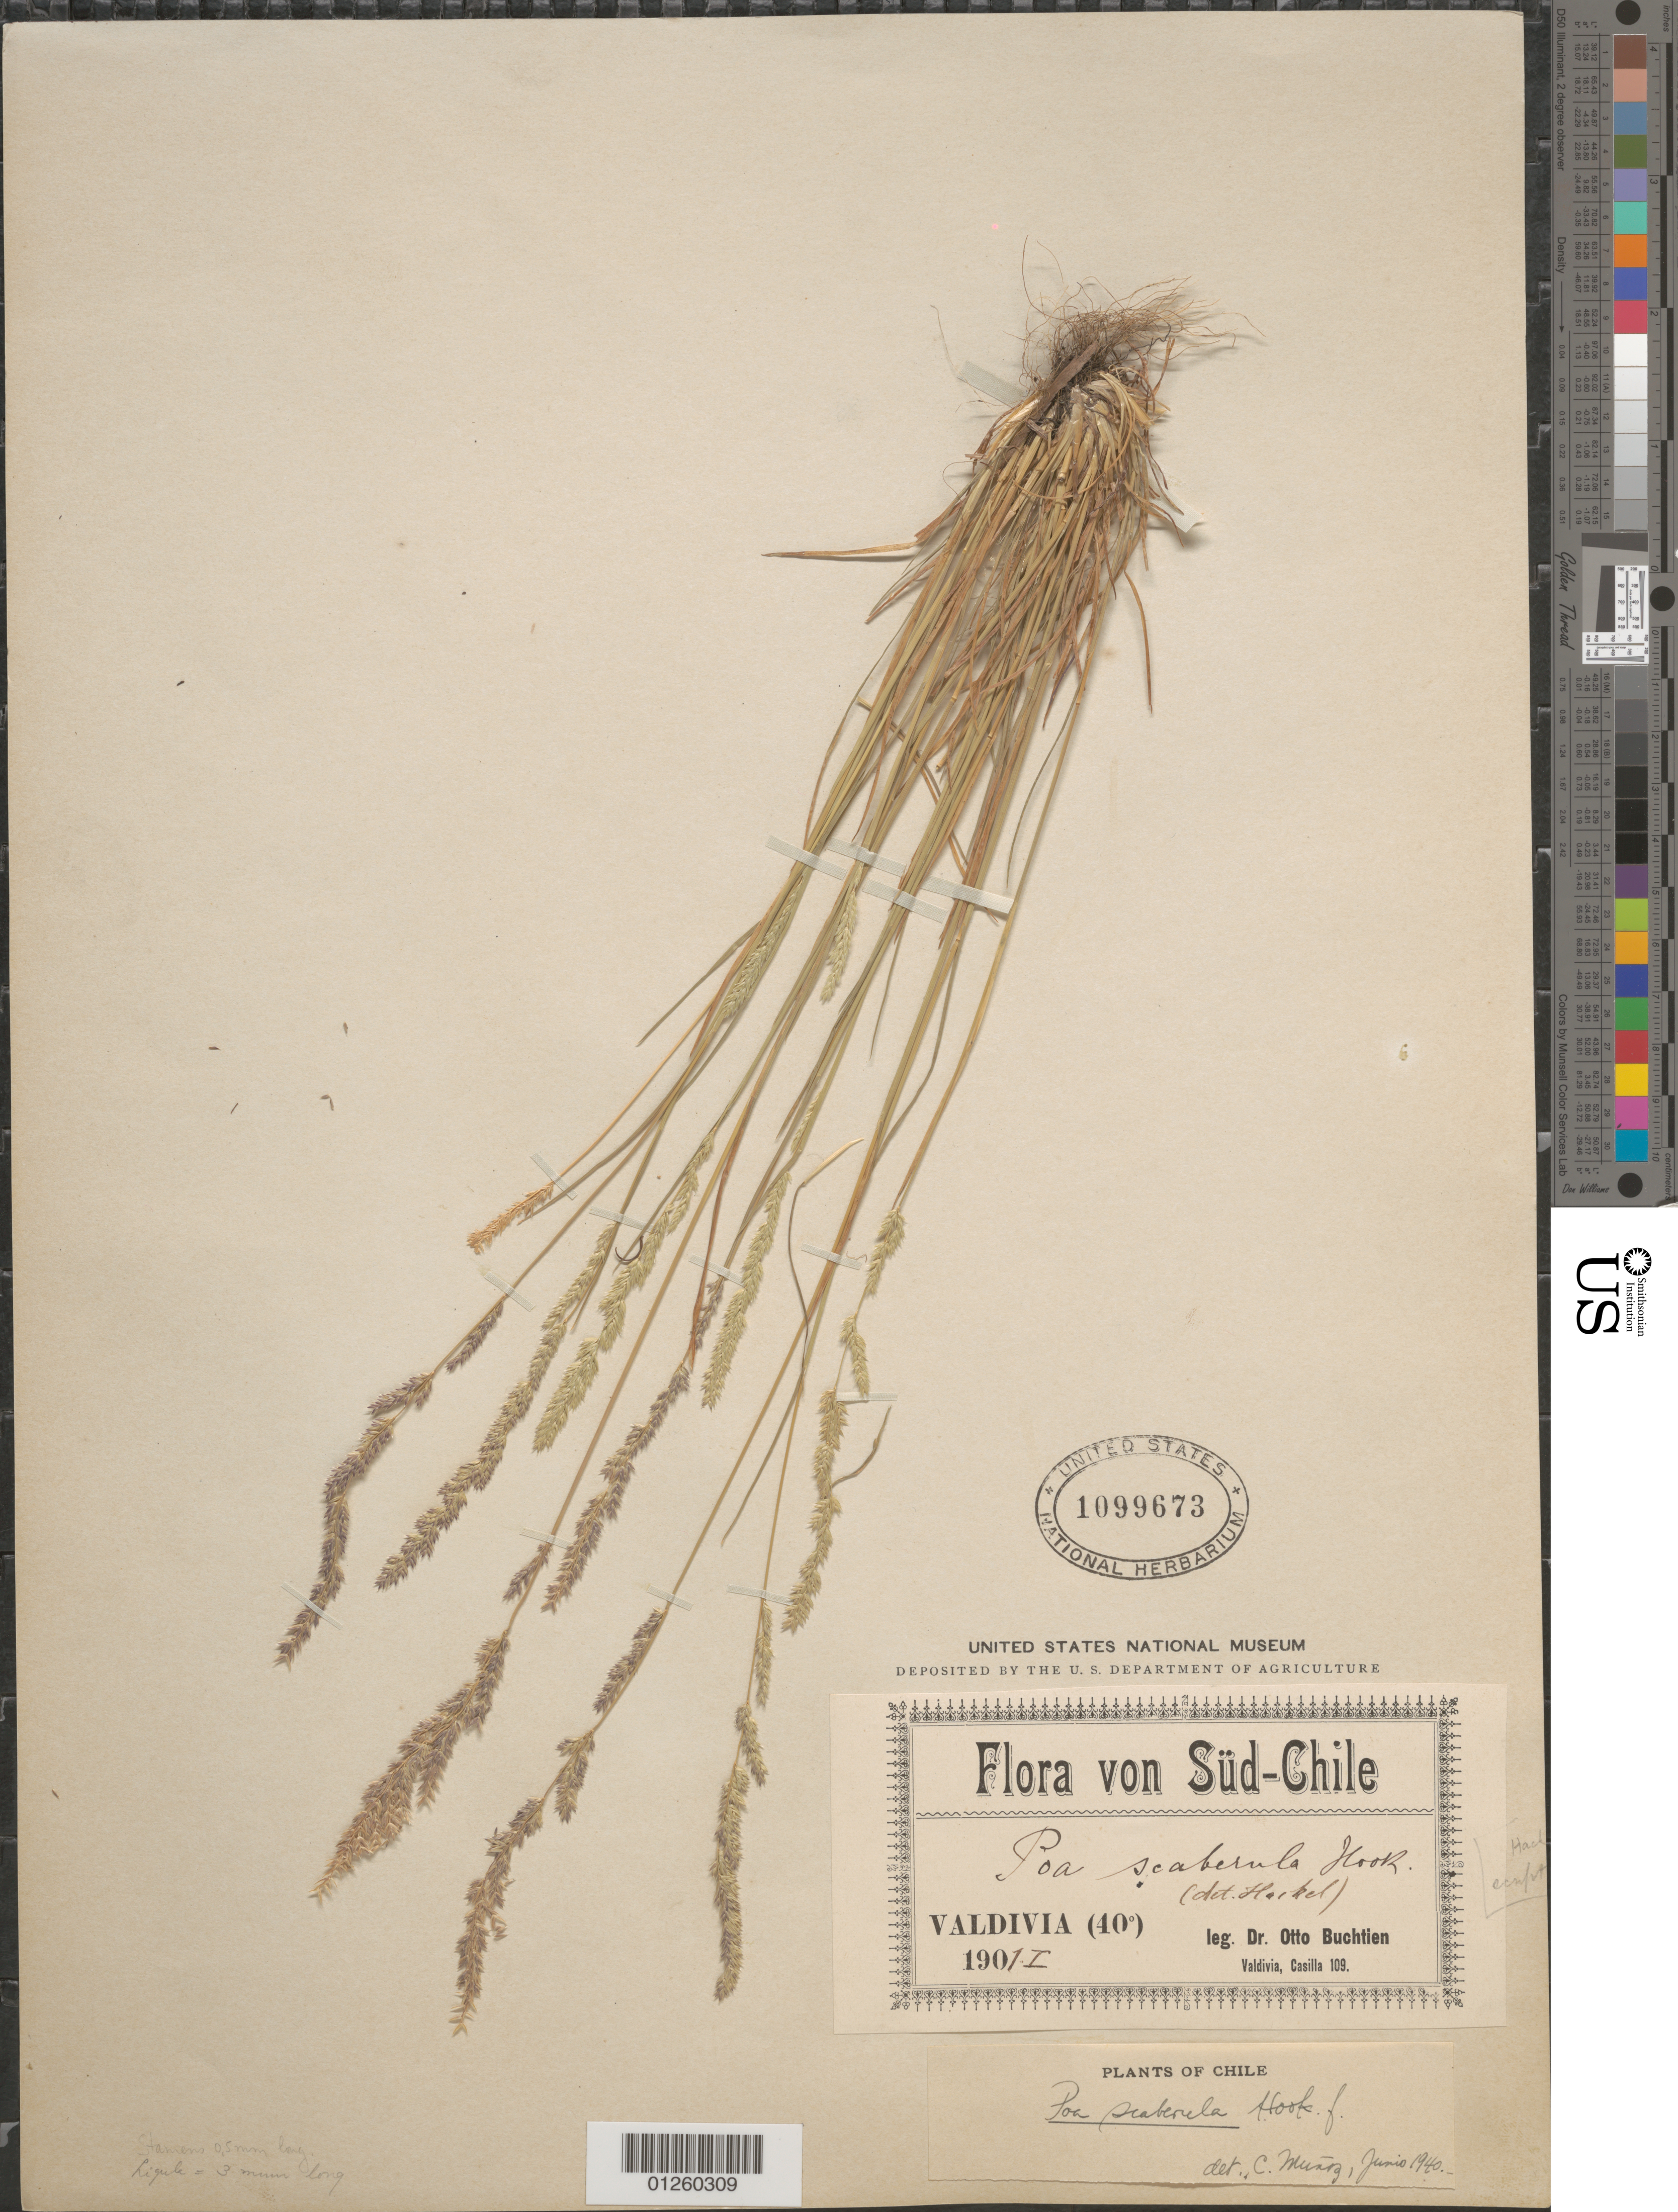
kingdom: Plantae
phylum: Tracheophyta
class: Liliopsida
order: Poales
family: Poaceae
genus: Poa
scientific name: Poa scaberula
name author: Hook. f.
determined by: Soreng, Robert J., Research Associate (BOT), Smithsonian Institution - National Museum of Natural History (UNITED STATES)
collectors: O. Buchtien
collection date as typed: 1901.I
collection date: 1901-01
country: Chile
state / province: Los Ríos (XIV)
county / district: Valdivia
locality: Valdivia (40°)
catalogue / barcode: US 1099673